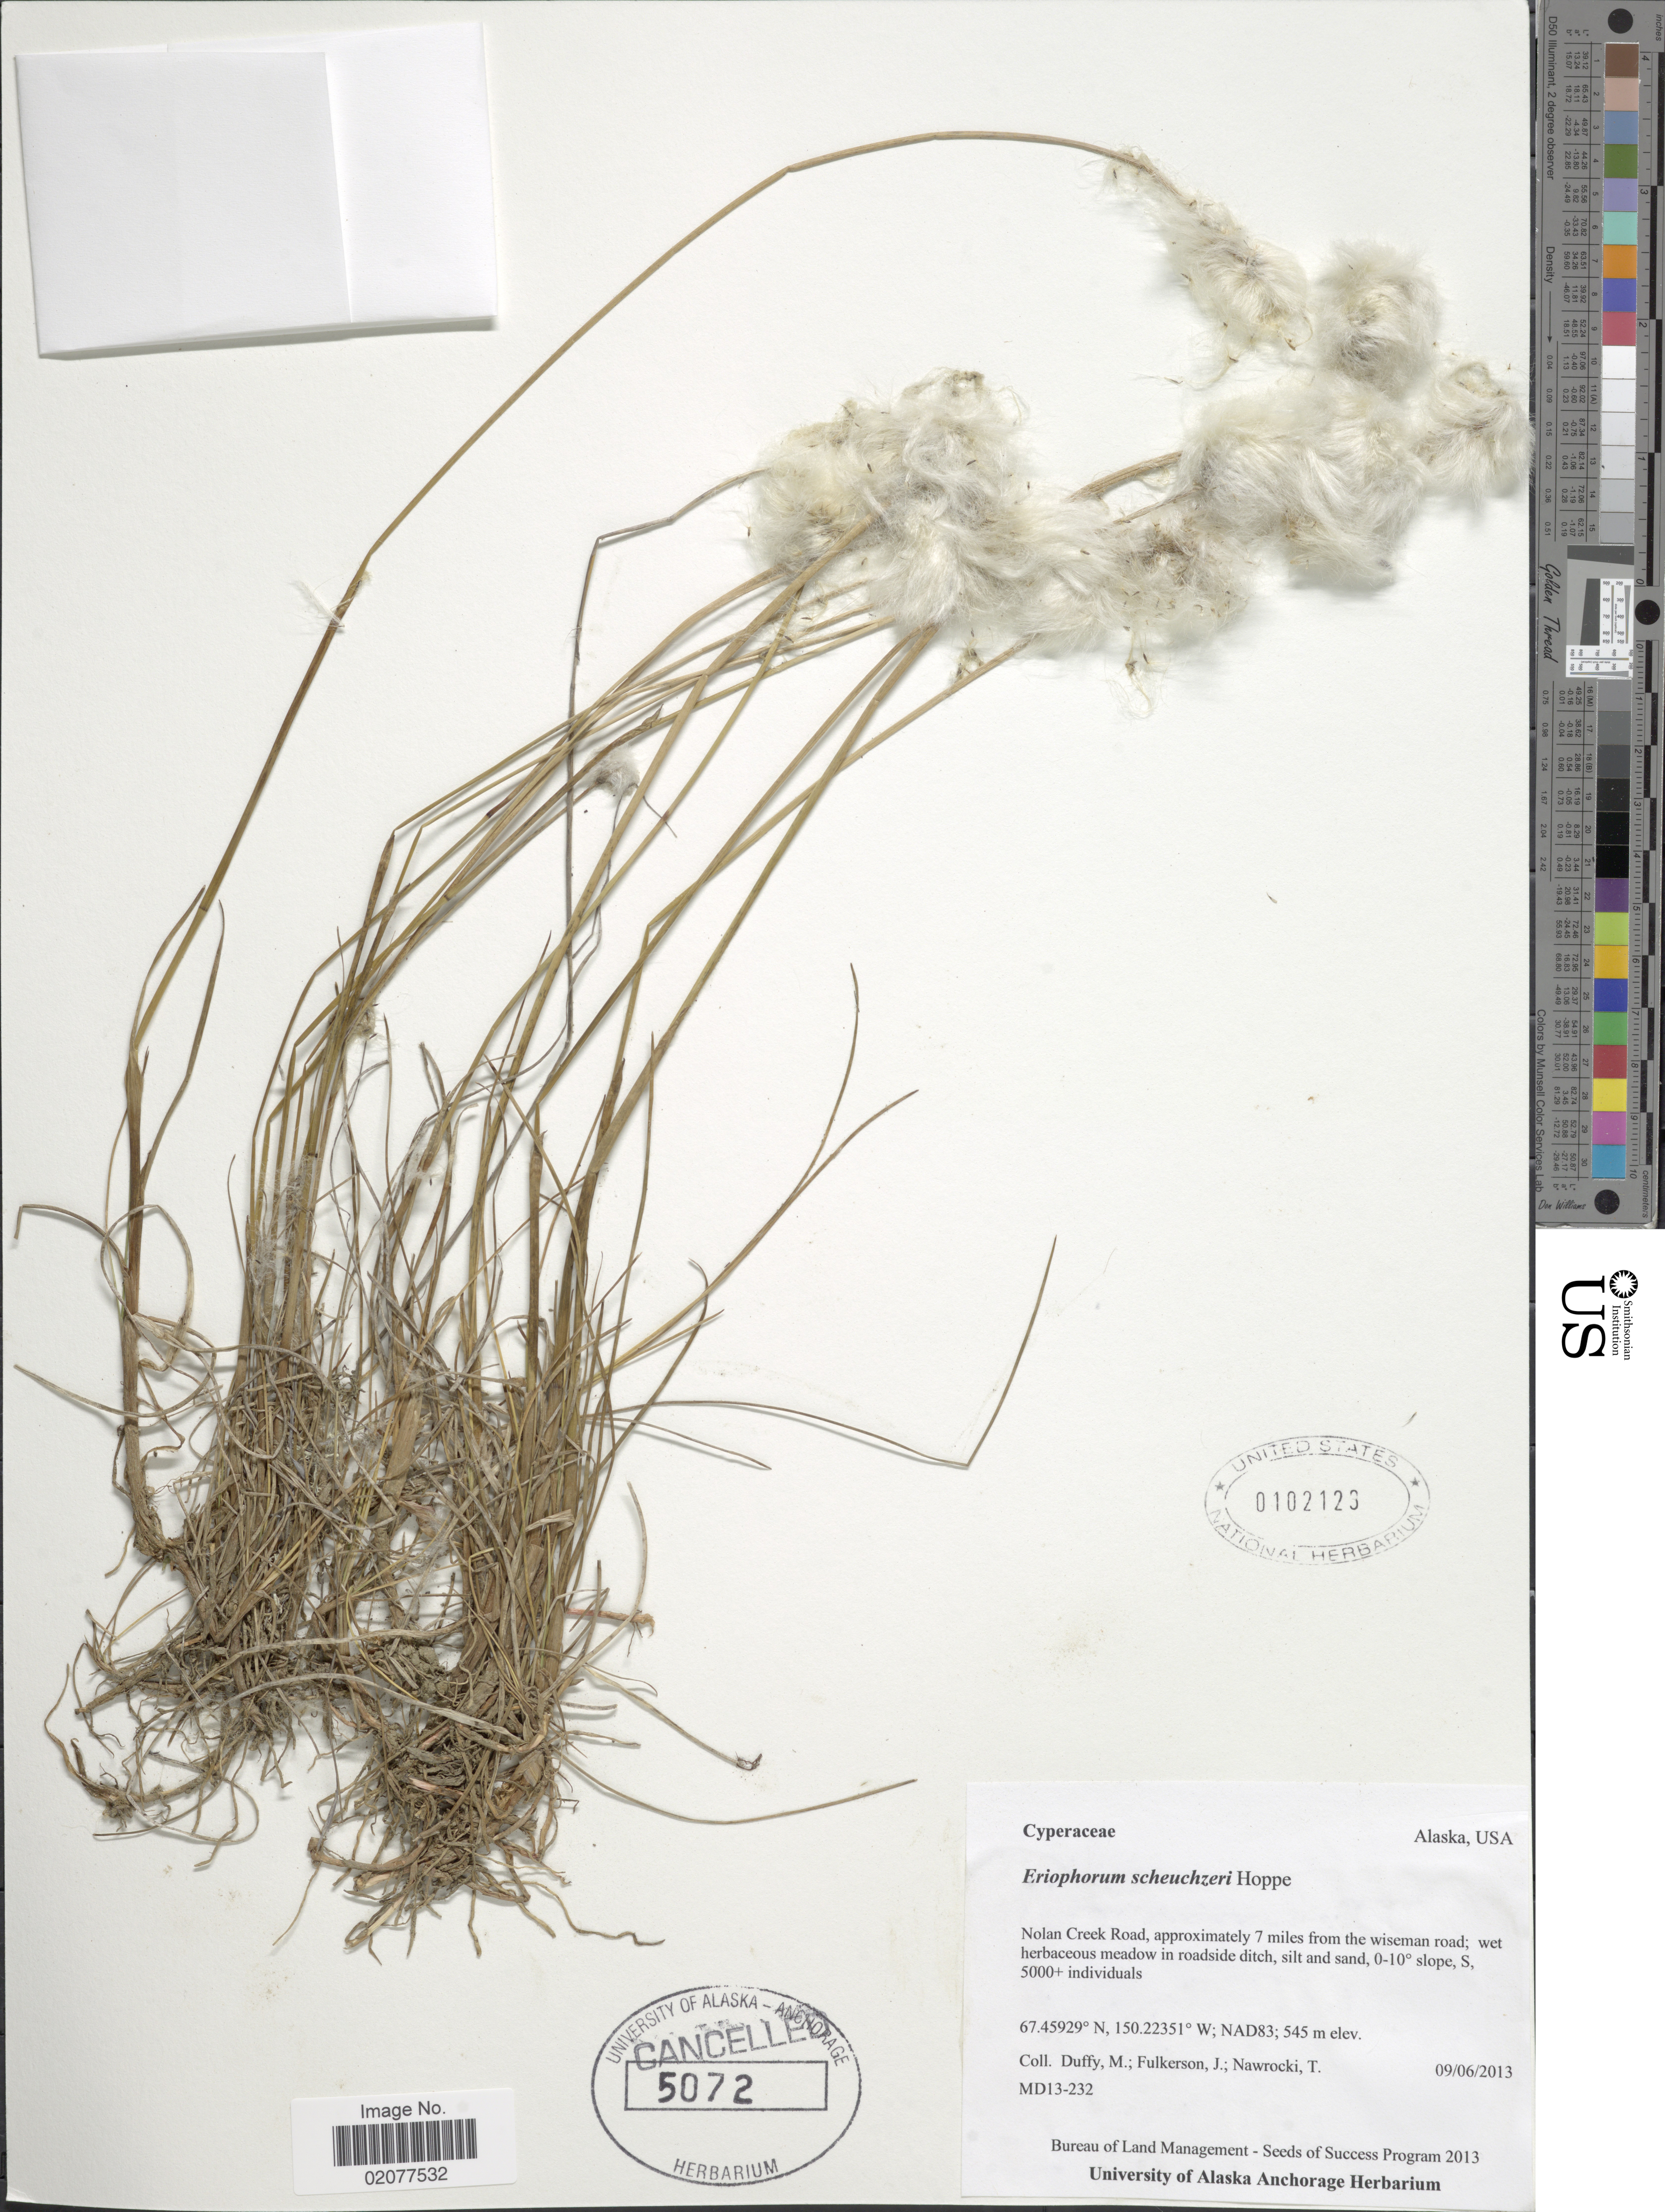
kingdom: Plantae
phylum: Tracheophyta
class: Liliopsida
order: Poales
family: Cyperaceae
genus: Eriophorum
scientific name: Eriophorum scheuchzeri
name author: Hoppe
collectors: M. Duffy, J. Fulkerson & T. Nawrocki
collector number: MD13-232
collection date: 2013-06-09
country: United States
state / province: Alaska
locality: Alaska USA. Nolan Creek Road, approximately 7 miles from the wiseman road.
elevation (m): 545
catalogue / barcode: US 102123